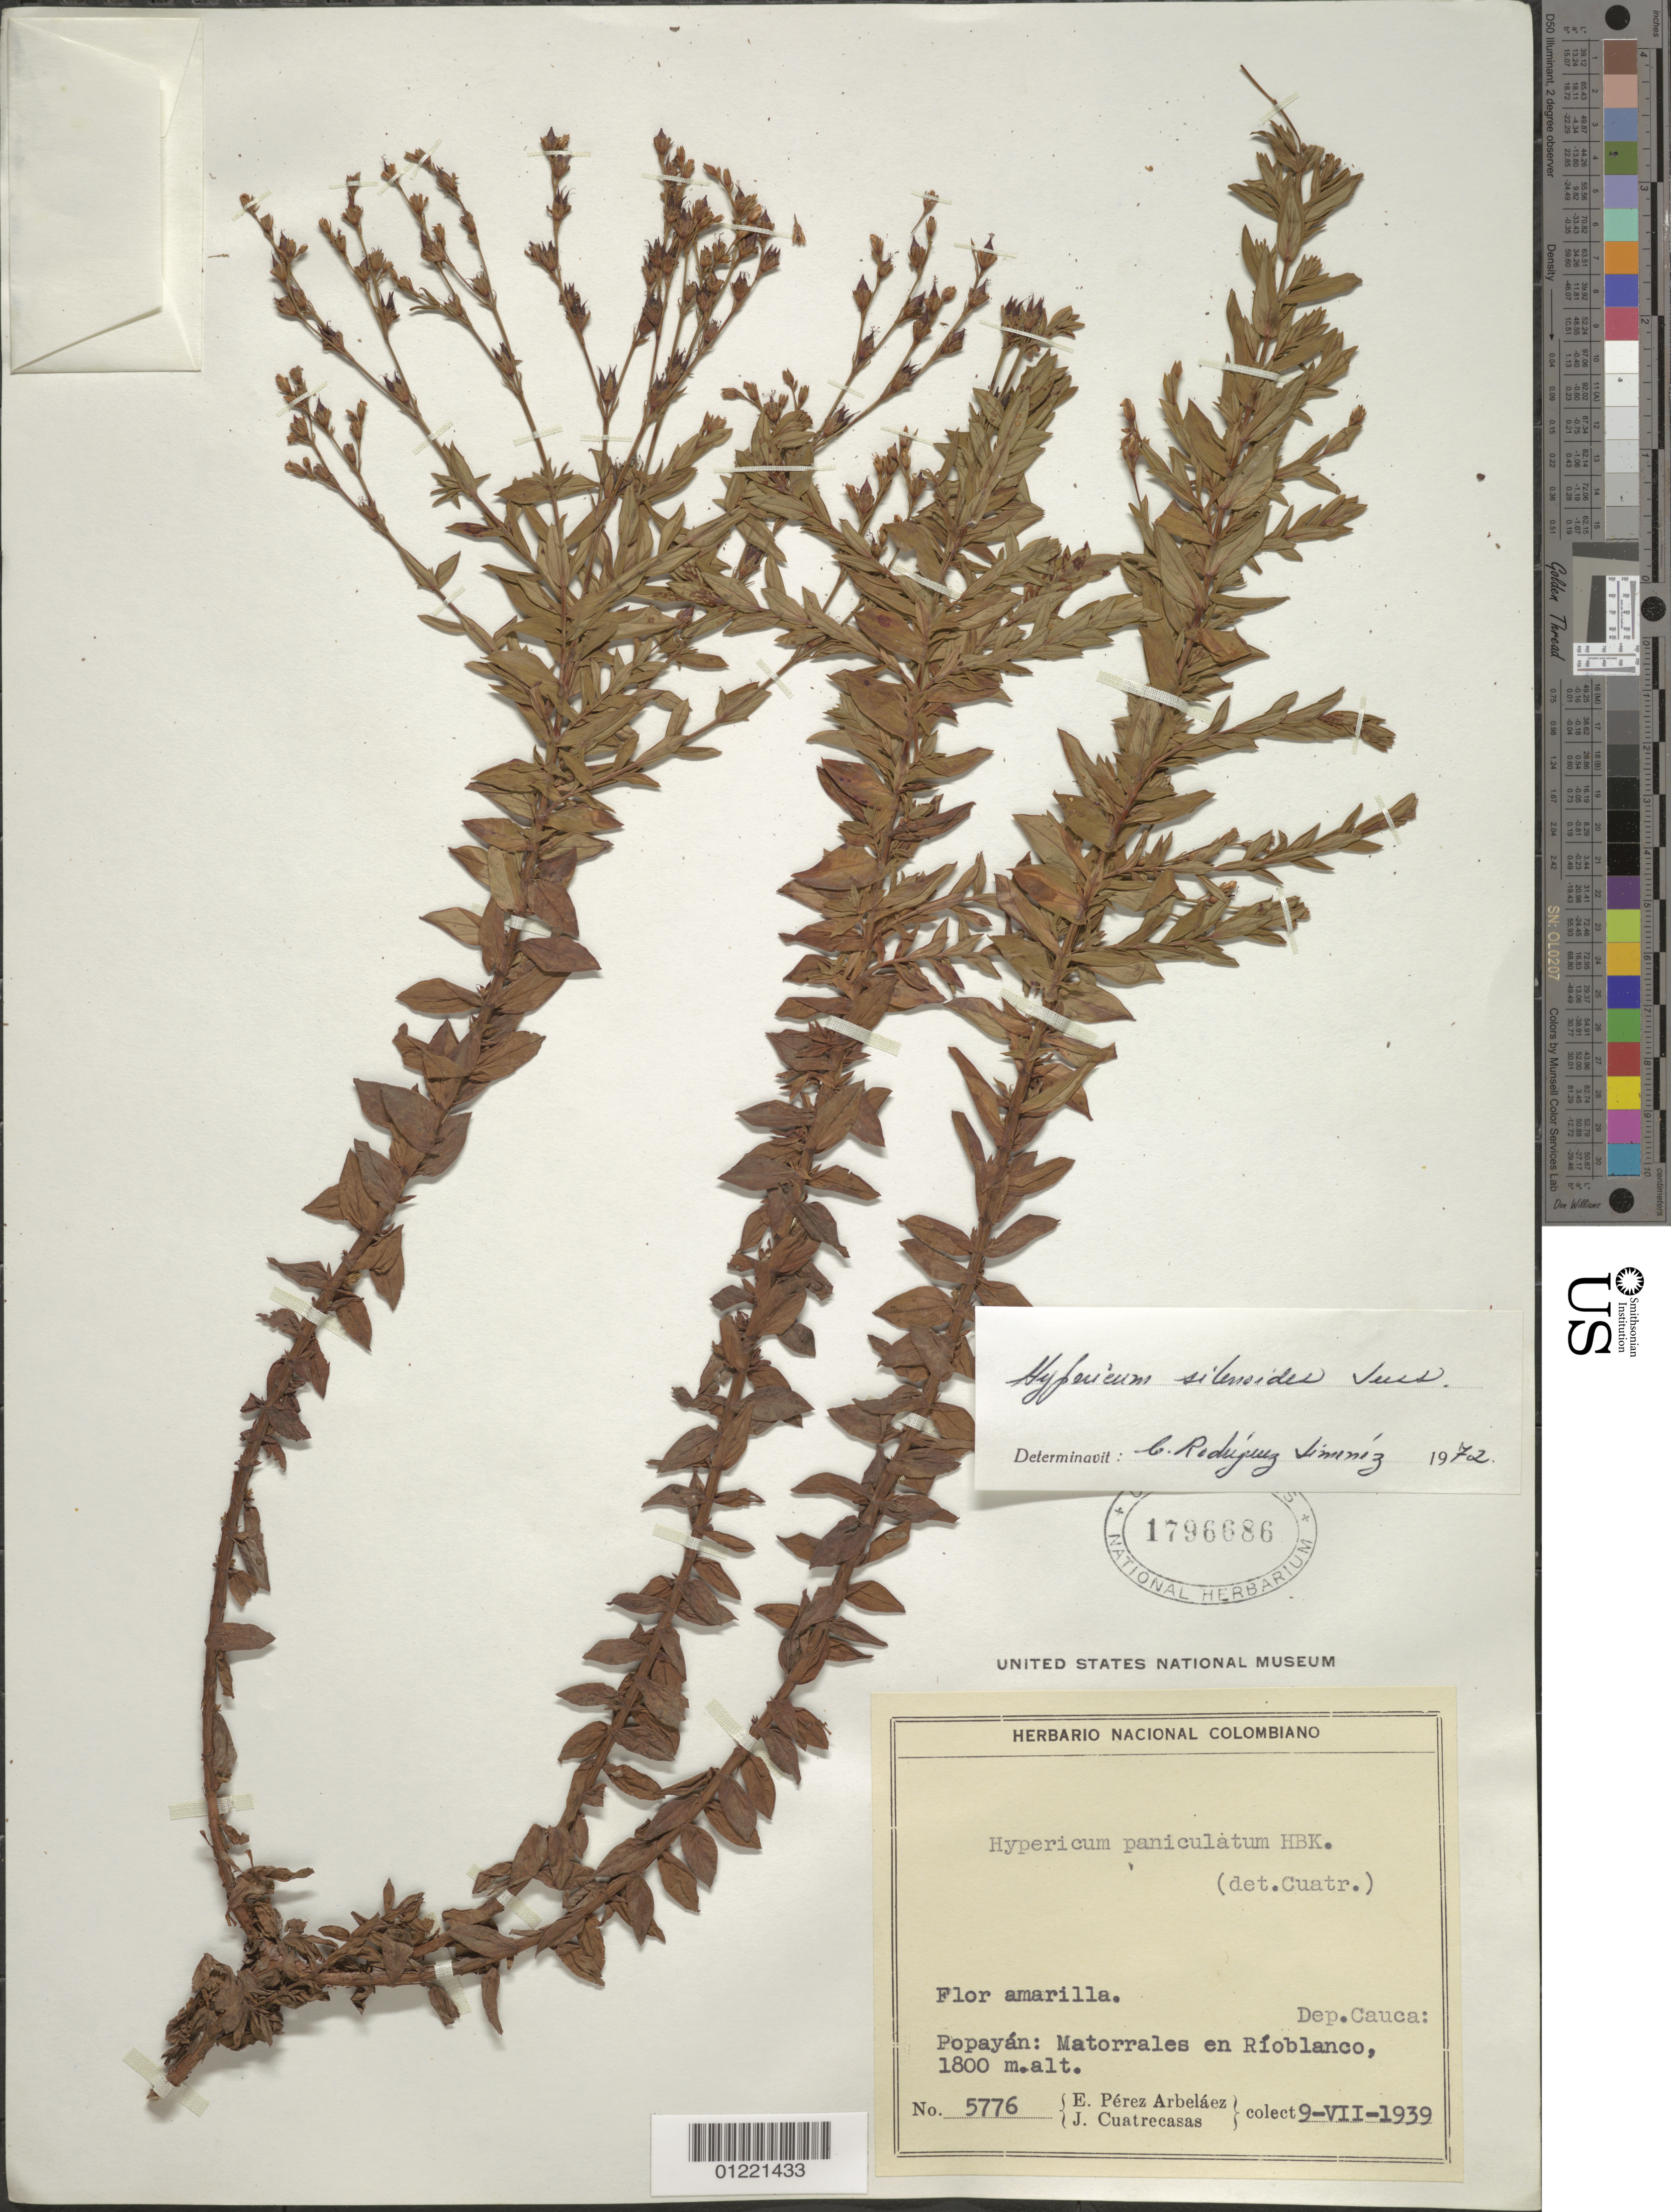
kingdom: Plantae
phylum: Tracheophyta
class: Magnoliopsida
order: Malpighiales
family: Hypericaceae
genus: Hypericum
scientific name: Hypericum silenoides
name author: Juss.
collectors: E. Pérez Arbeláez & J. Cuatrecasas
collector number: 5776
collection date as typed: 09 Jul 1939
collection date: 1939-07-09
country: Colombia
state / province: Cauca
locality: Popayán; Matorrales in Rio Blanco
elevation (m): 1800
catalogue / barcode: US 1796686